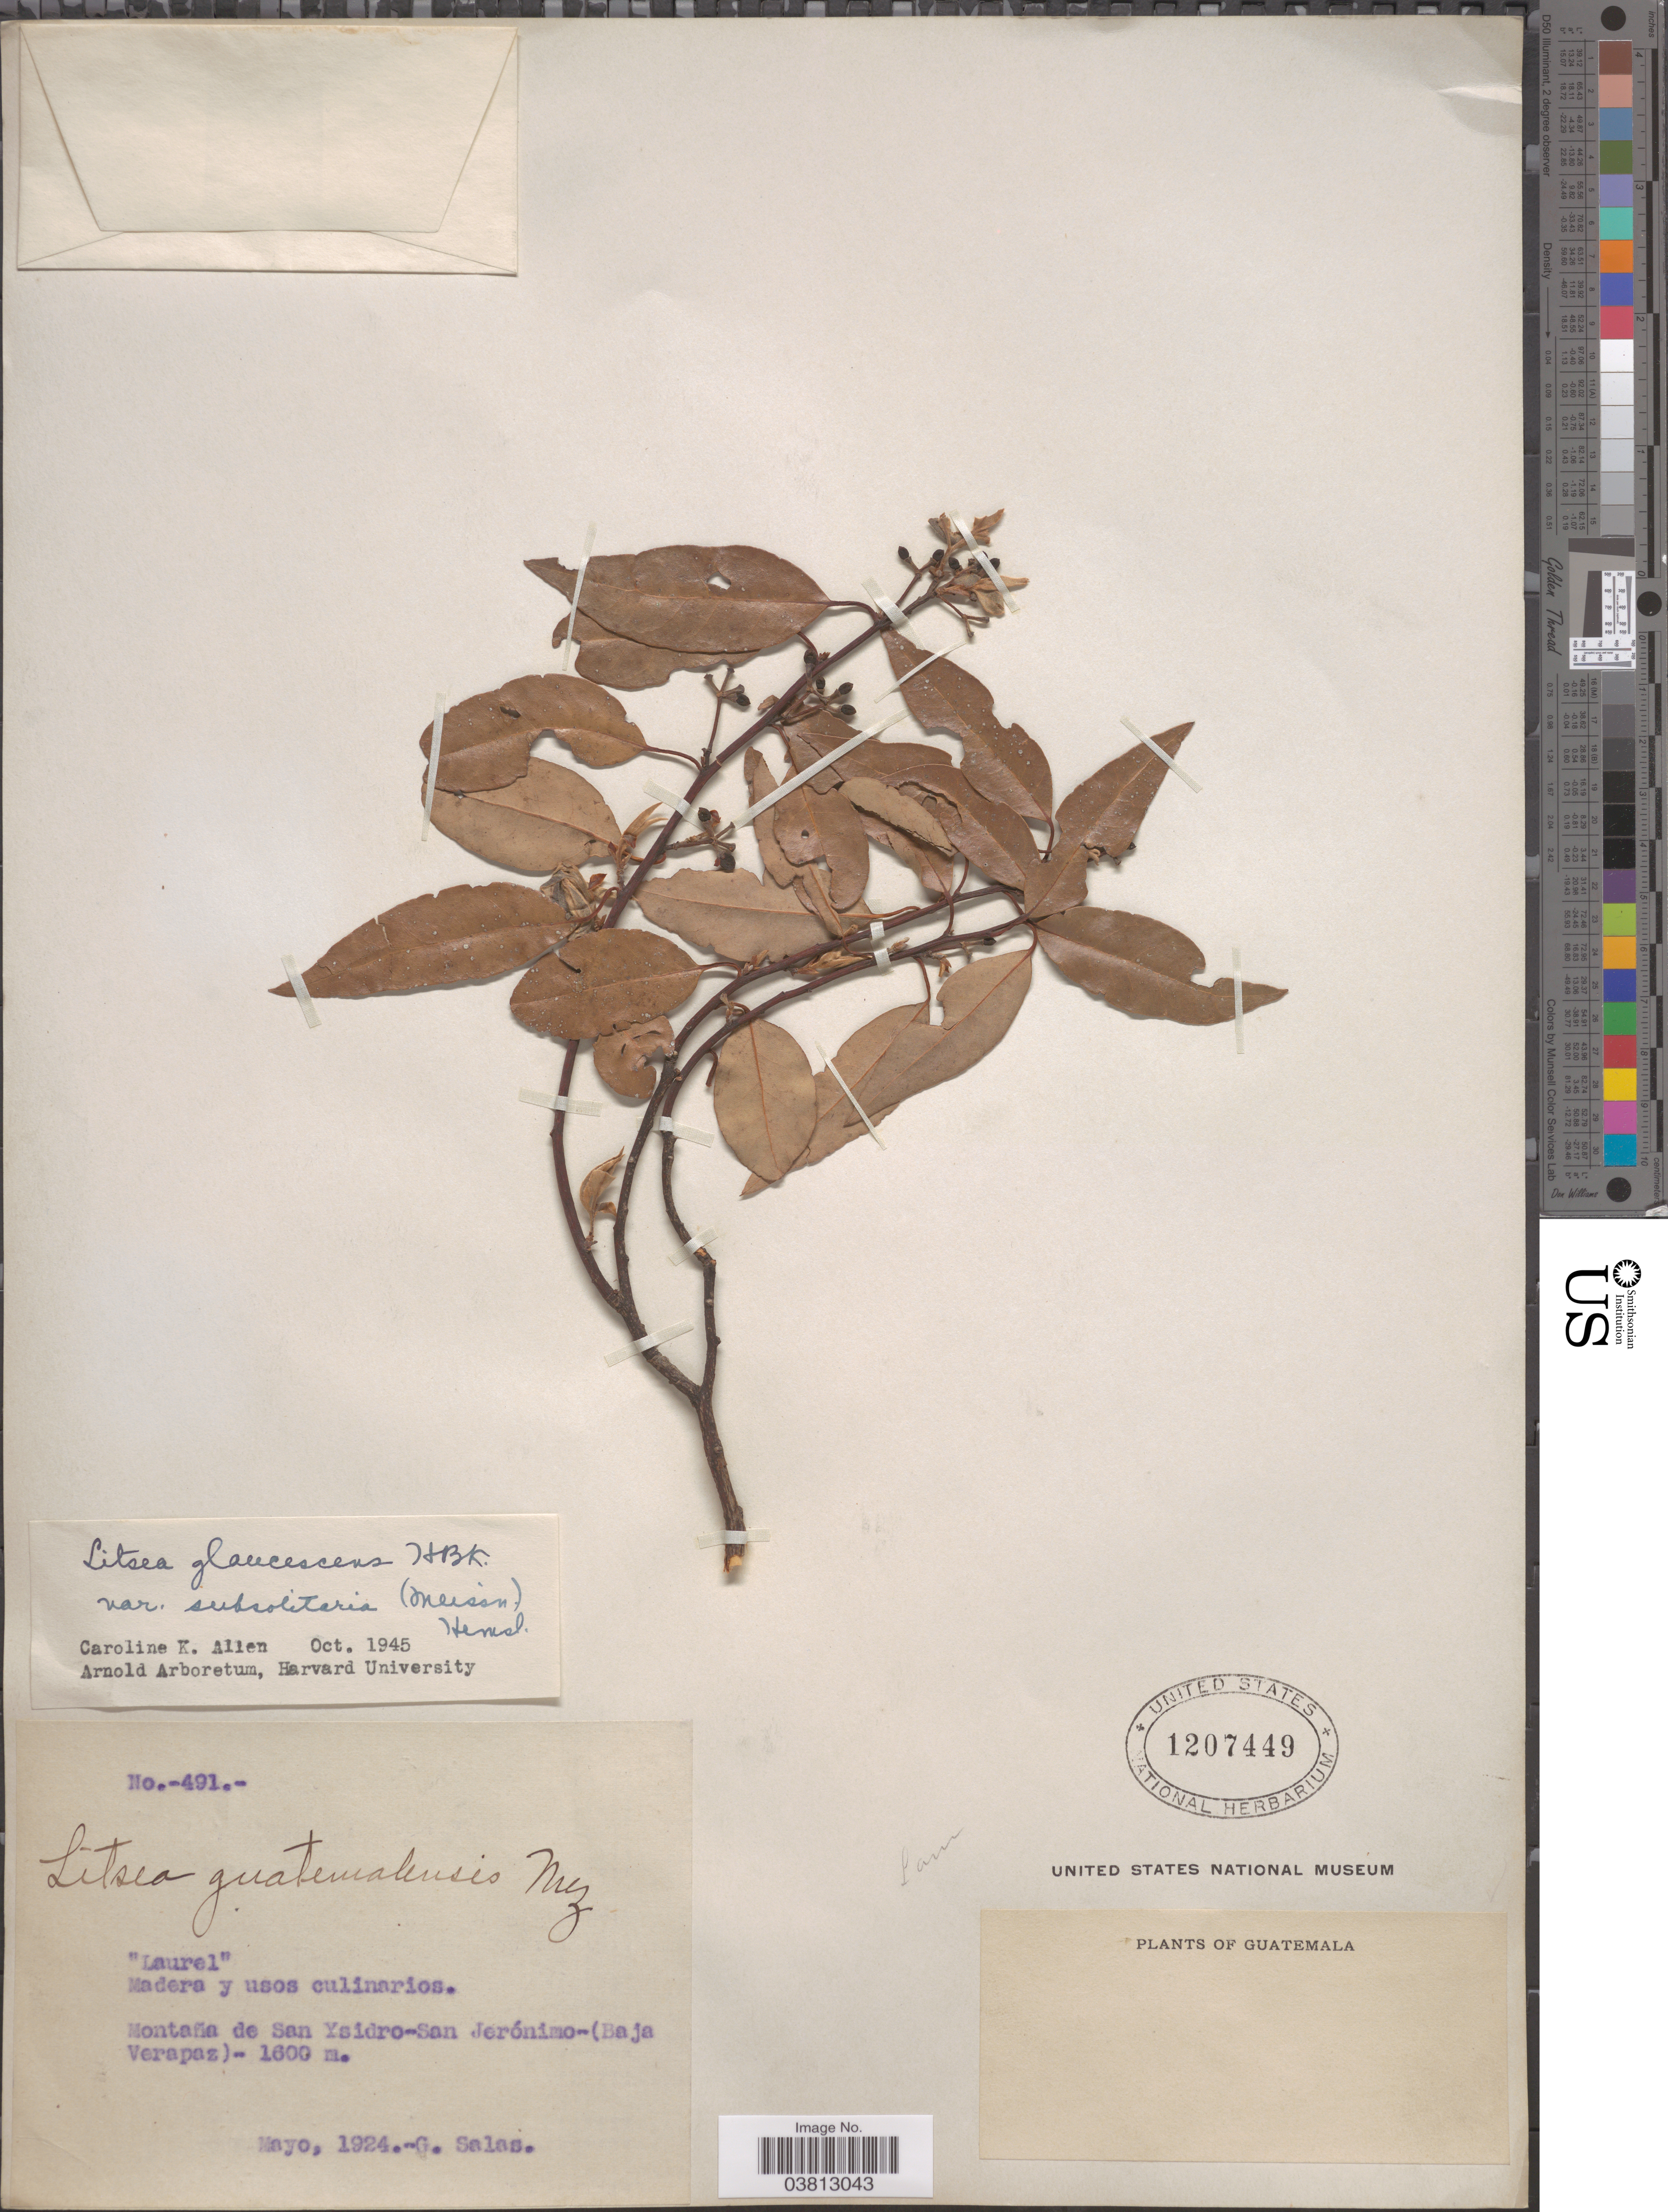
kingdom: Plantae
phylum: Tracheophyta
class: Magnoliopsida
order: Laurales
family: Lauraceae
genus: Litsea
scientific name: Litsea glaucescens var. subsolitaria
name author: Kunth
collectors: G. Salas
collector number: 491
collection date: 1924-05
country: Guatemala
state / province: Baja Verapaz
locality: Montaña de San Ysidro-San Jerónimo.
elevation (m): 1600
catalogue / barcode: US 1207449